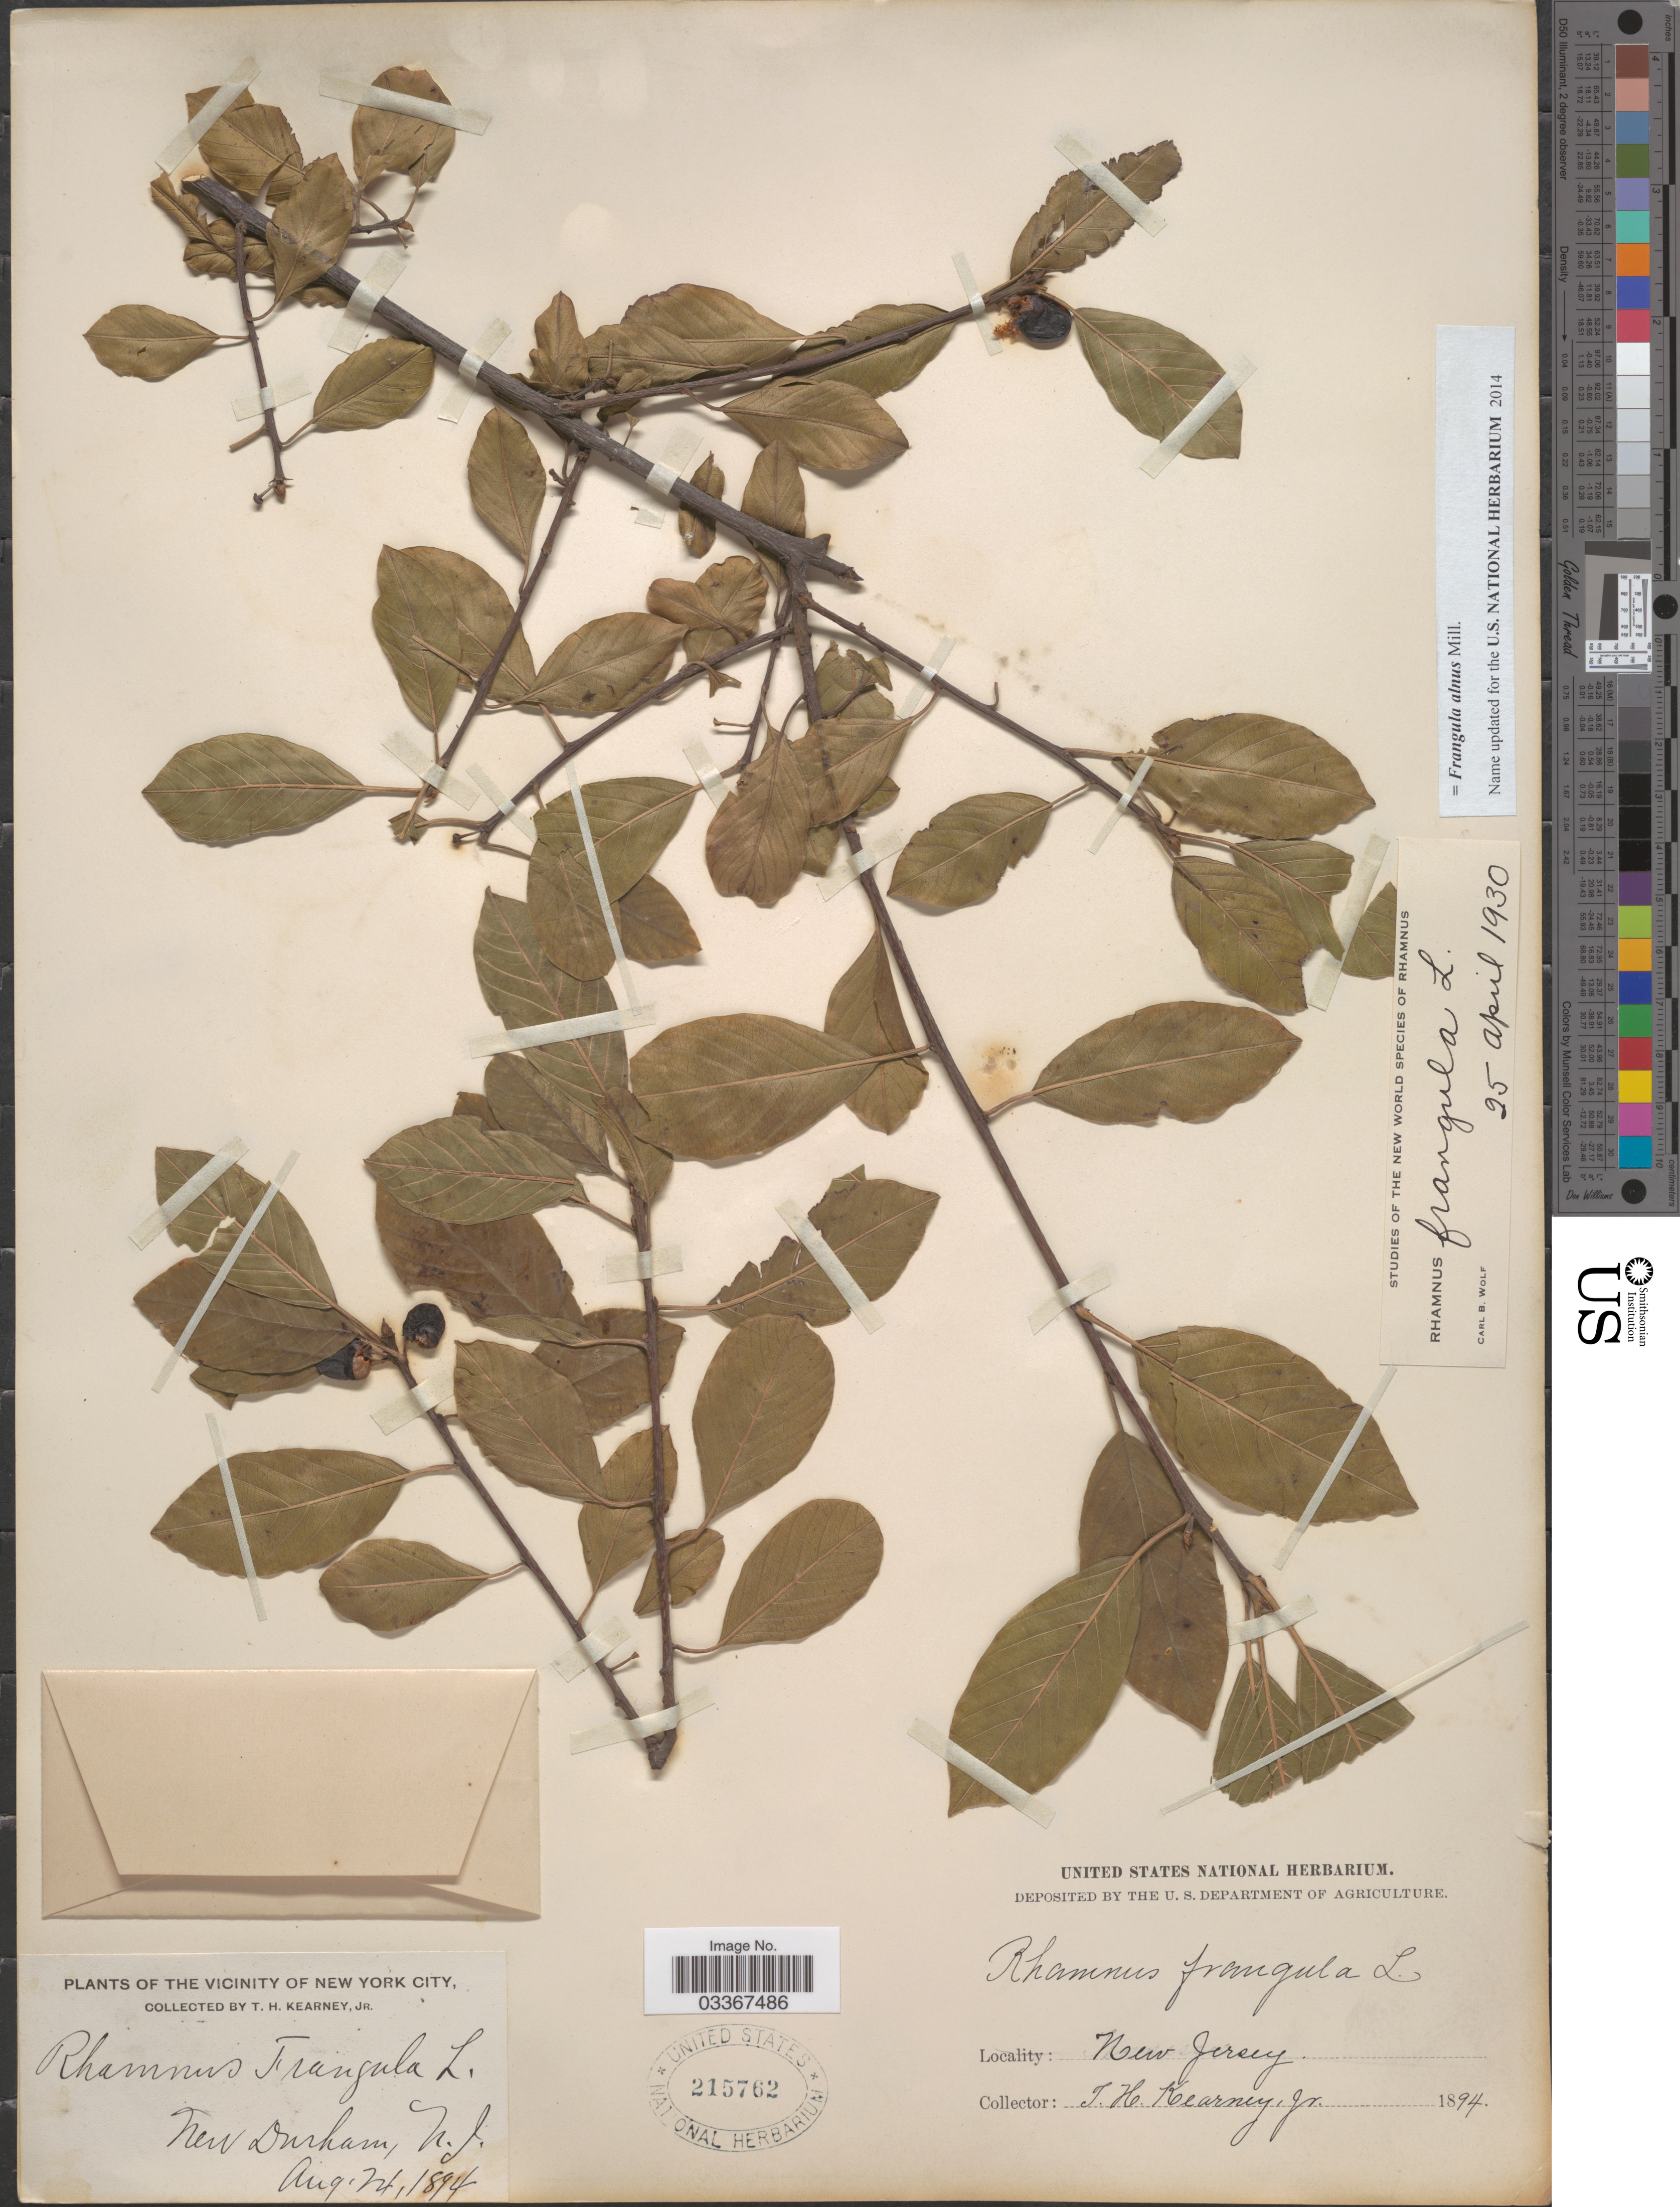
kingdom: Plantae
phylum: Tracheophyta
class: Magnoliopsida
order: Rosales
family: Rhamnaceae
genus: Frangula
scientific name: Frangula alnus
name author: Mill.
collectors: T. H. Kearney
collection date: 1894-08-24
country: United States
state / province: New Jersey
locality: The vicinity of New York City. New Durham.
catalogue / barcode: US 215762